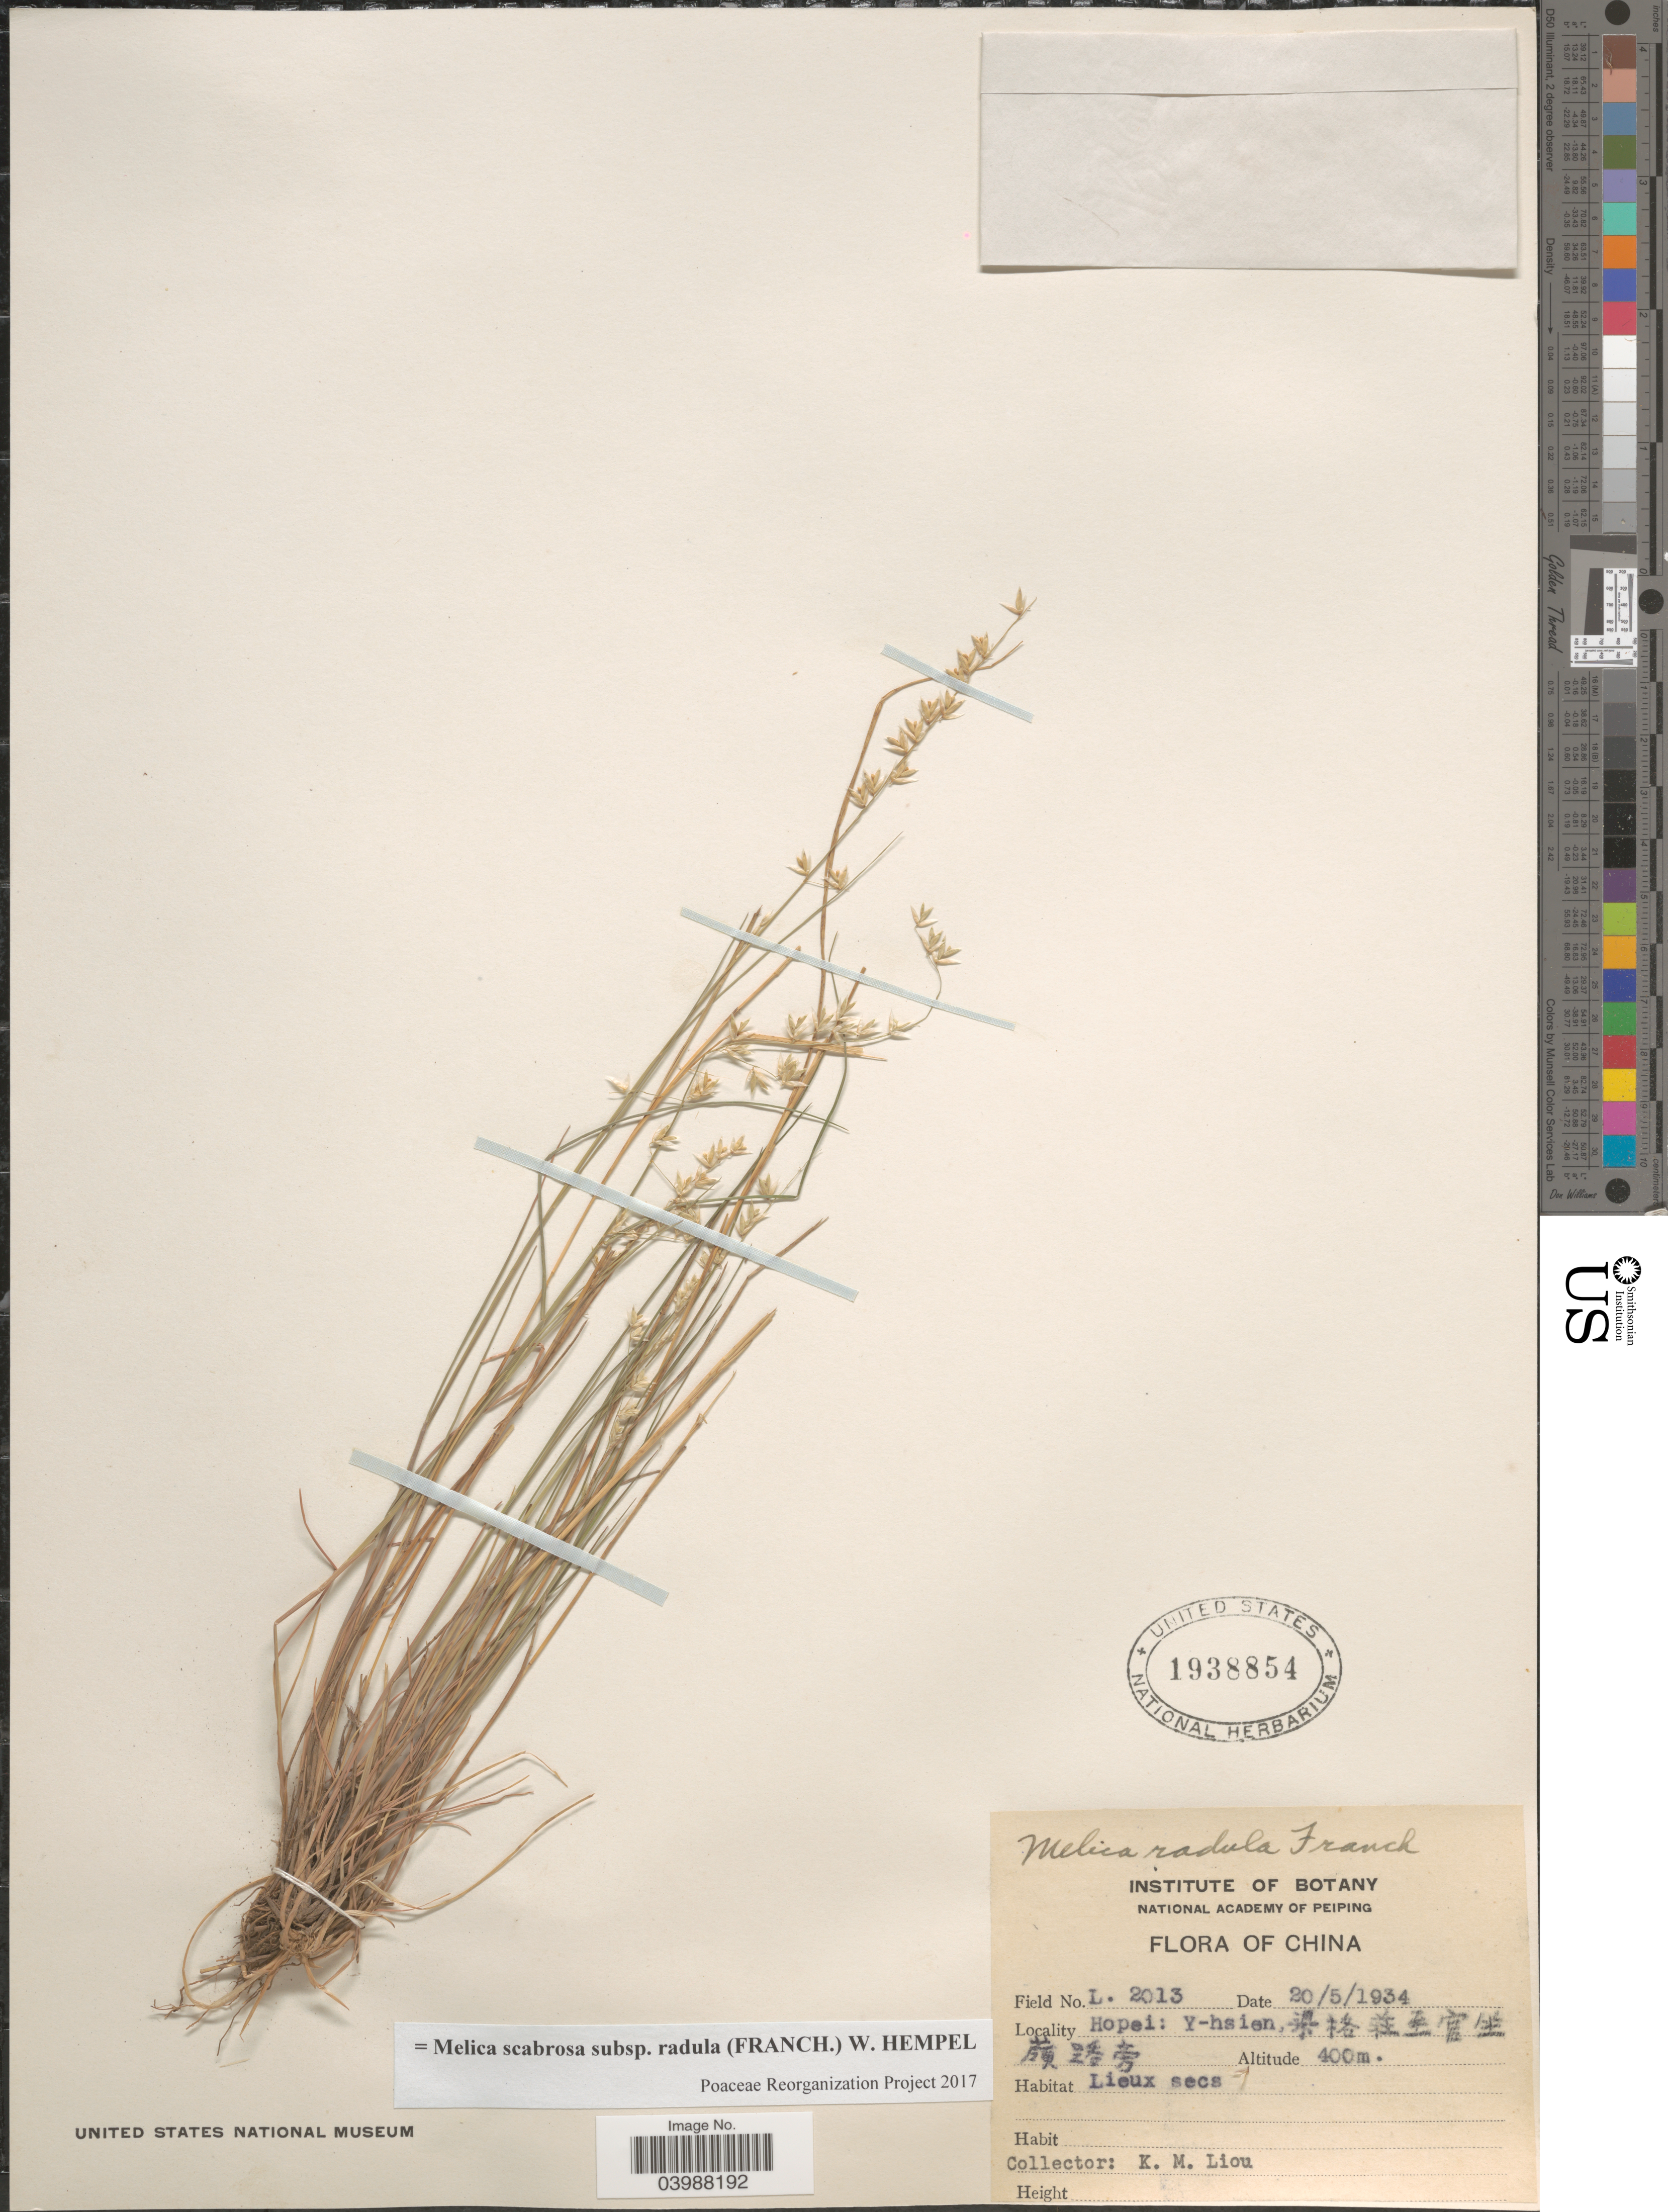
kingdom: Plantae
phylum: Tracheophyta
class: Liliopsida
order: Poales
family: Poaceae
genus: Melica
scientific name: Melica scabrosa subsp. radula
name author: (Franch.) W. Hempel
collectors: K. M. Liou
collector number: L2013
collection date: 1934-05-20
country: China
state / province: Hebei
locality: Hopei: Y-hsien, X.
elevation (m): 400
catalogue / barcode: US 1938854